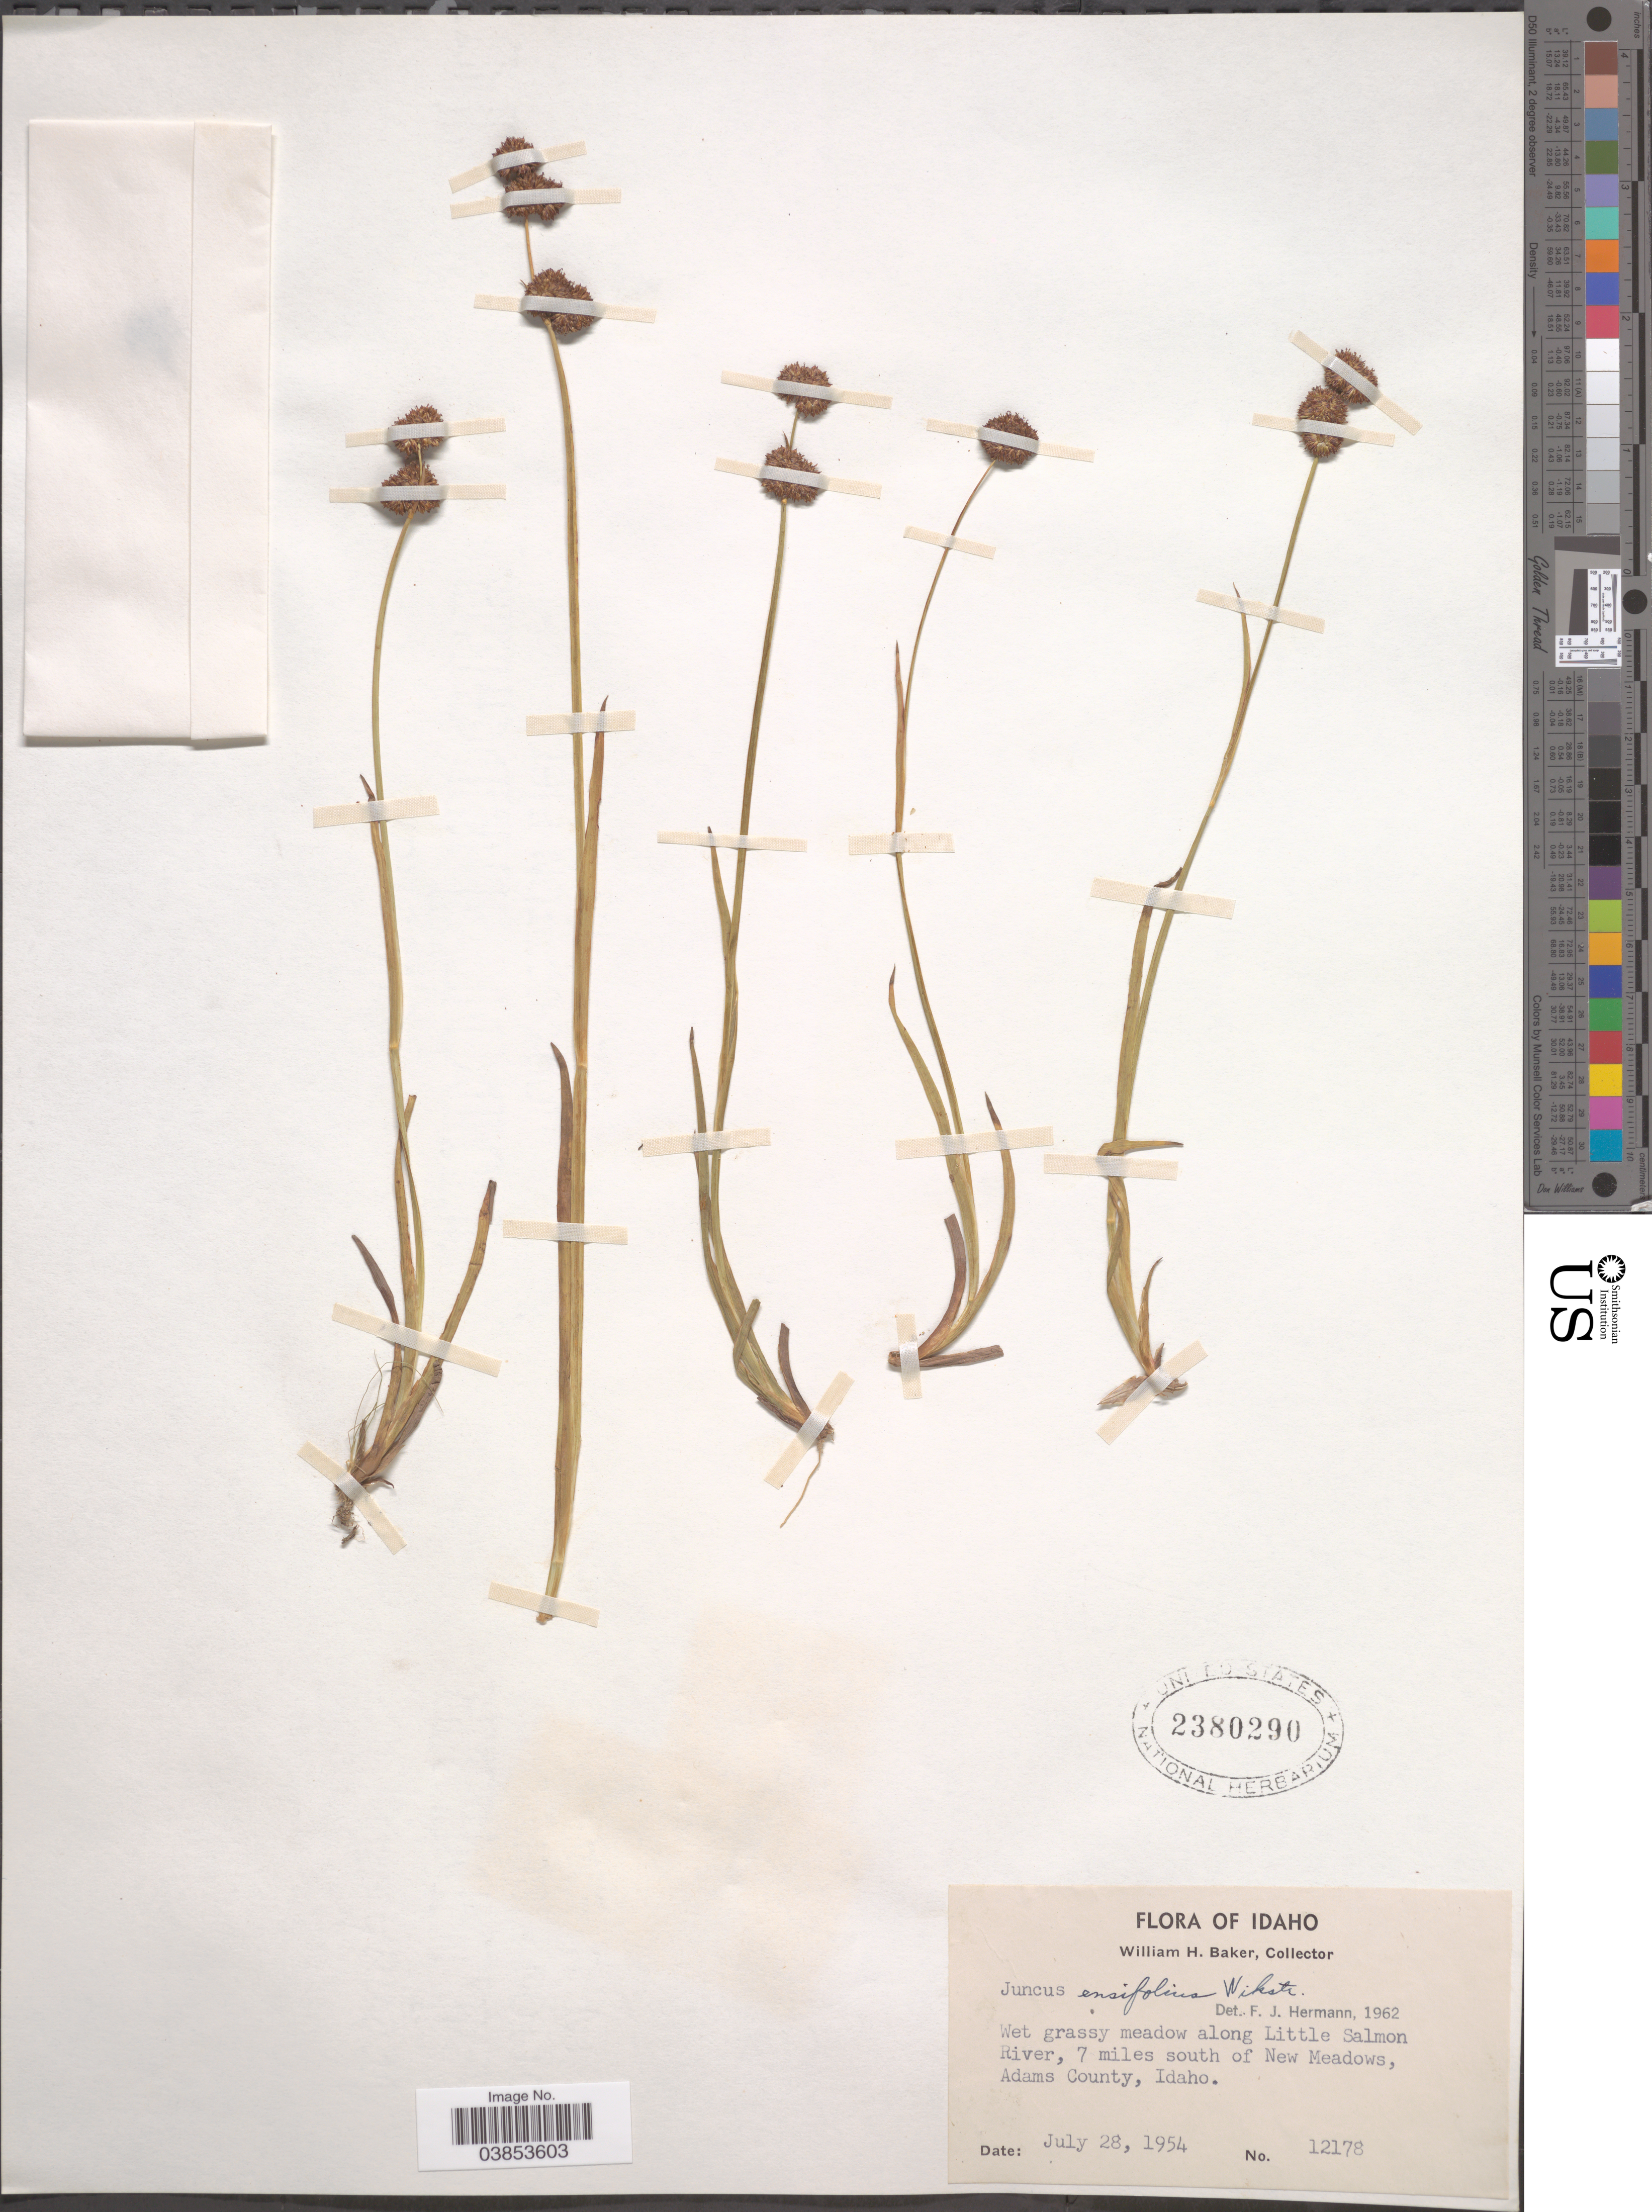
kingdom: Plantae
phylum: Tracheophyta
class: Liliopsida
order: Poales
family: Juncaceae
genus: Juncus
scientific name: Juncus ensifolius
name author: Wikstr.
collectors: W. H. Baker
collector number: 12178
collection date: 1954-07-28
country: United States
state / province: Idaho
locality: Along Little Salmon River, 7 miles south of New Meadows, Adams County.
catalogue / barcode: US 2380290